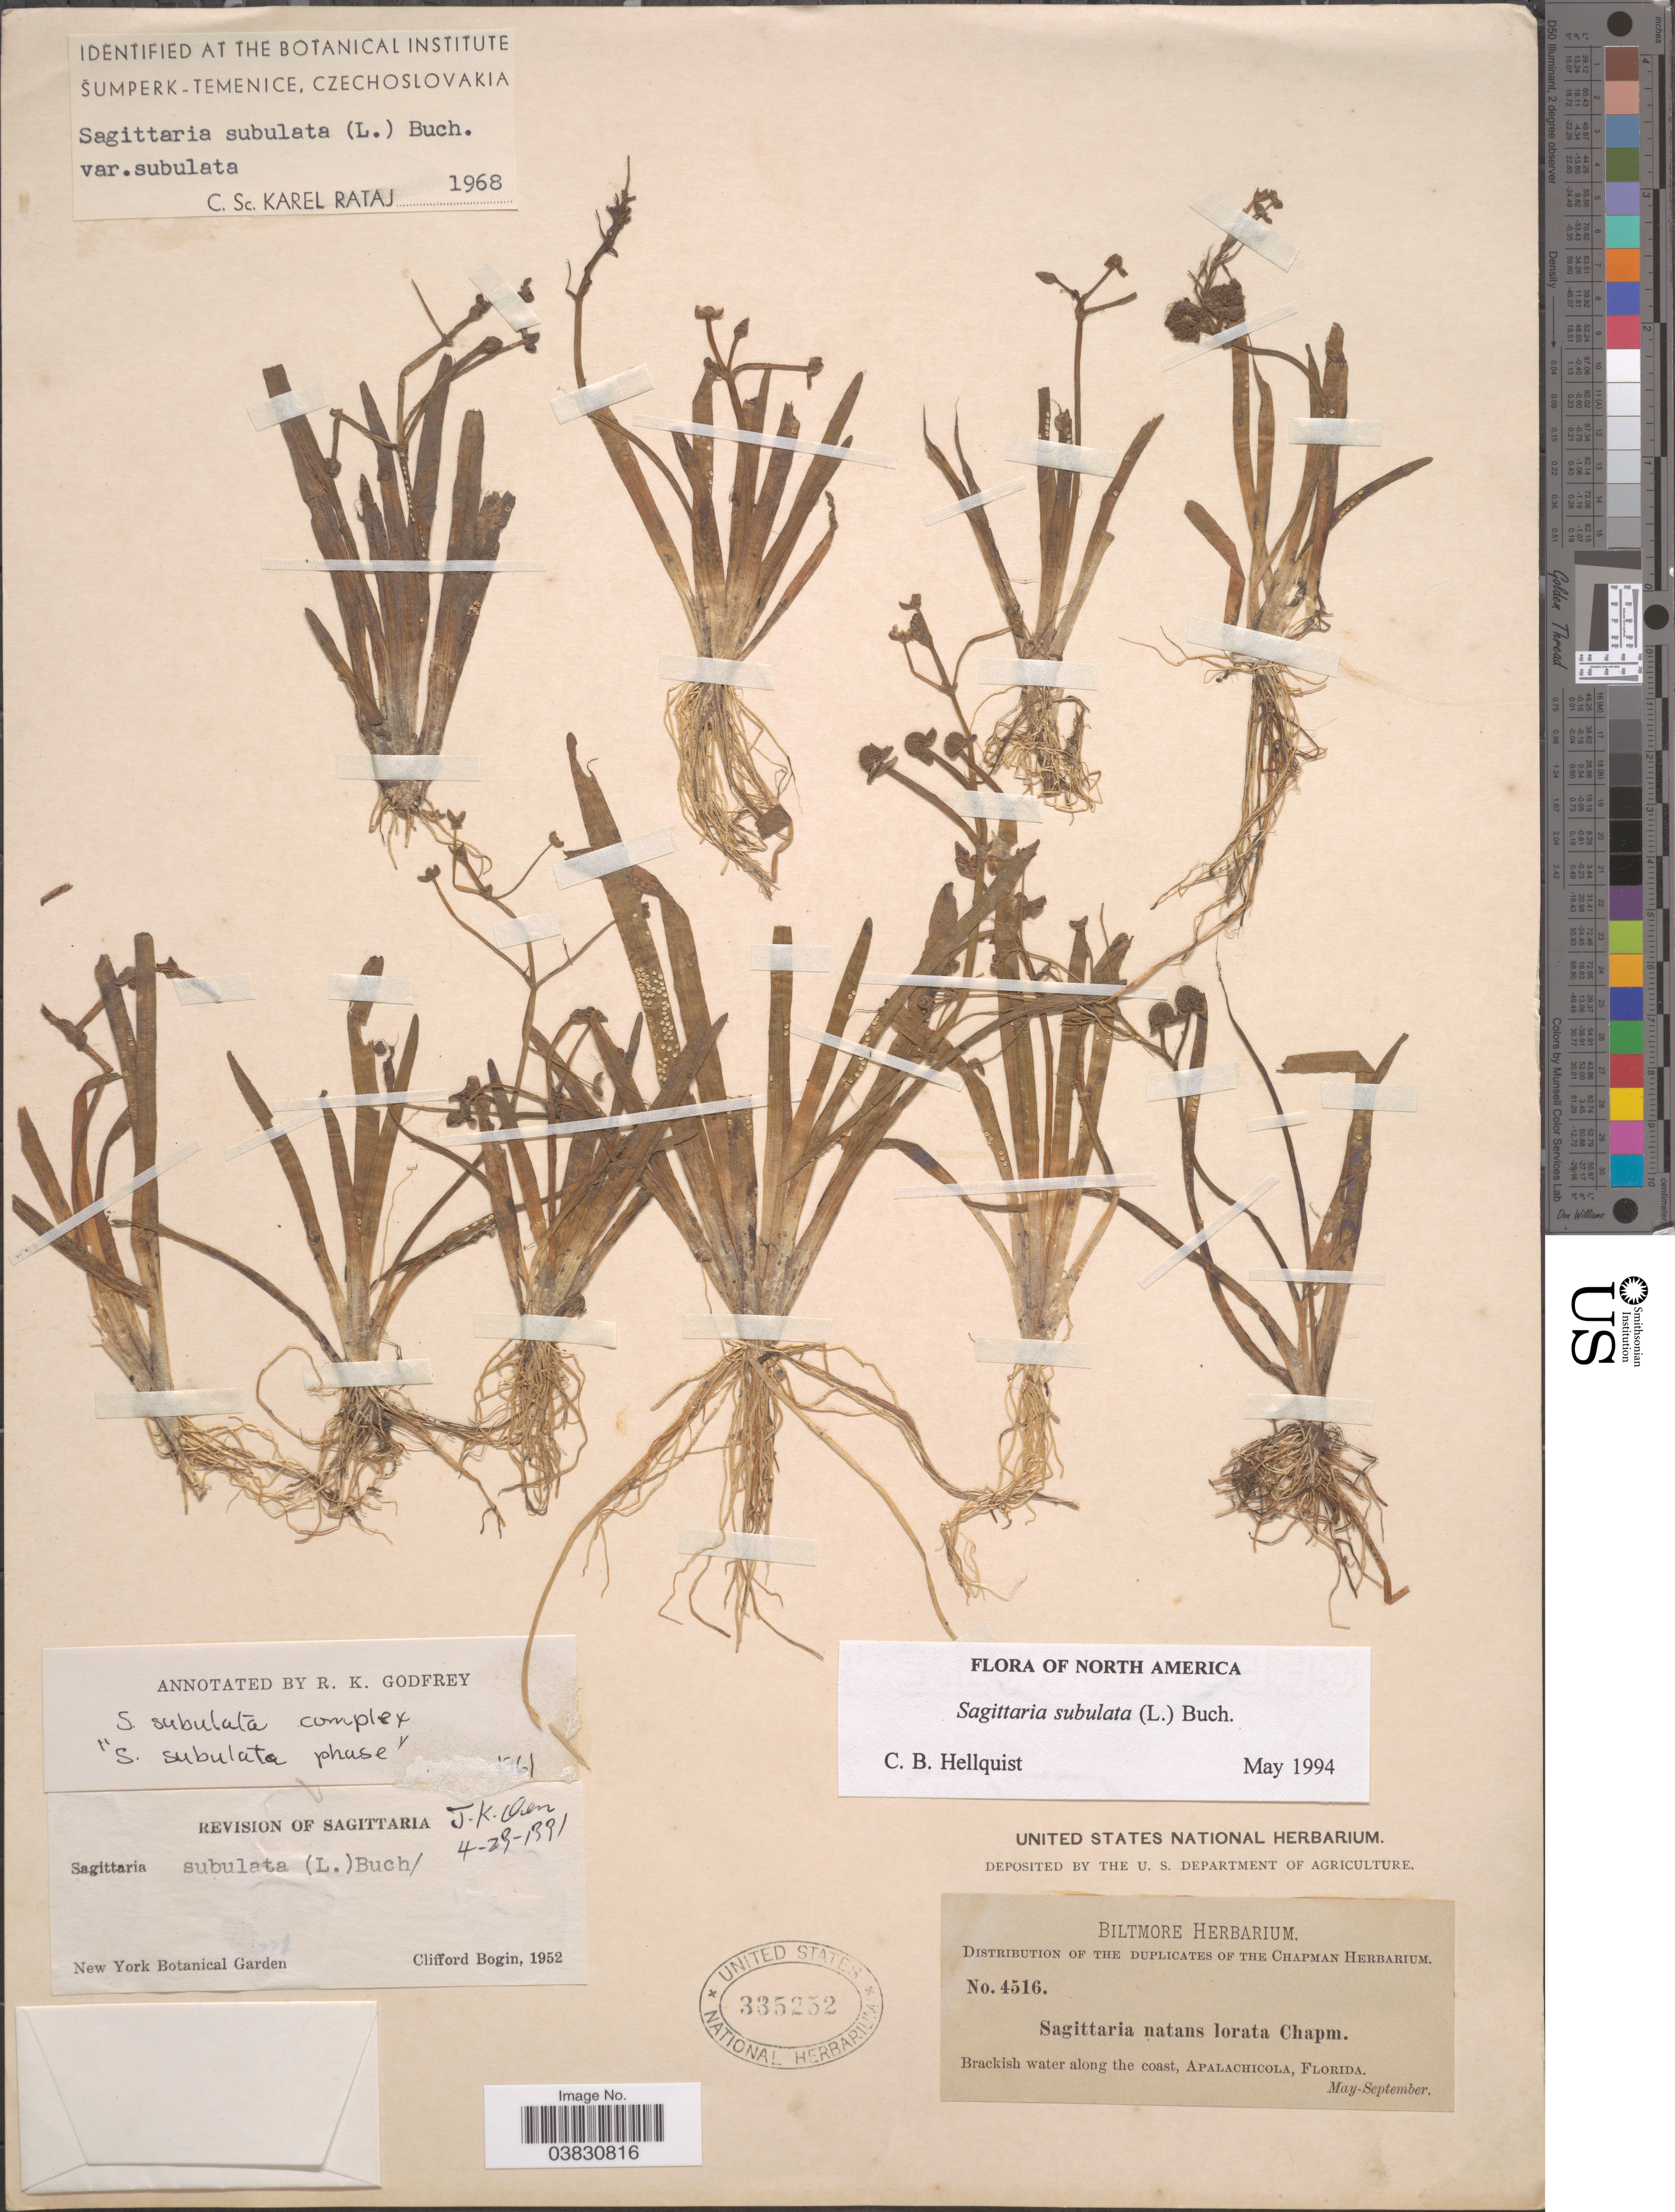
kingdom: Plantae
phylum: Tracheophyta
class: Liliopsida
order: Alismatales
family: Alismataceae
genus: Sagittaria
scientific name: Sagittaria subulata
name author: (L.) Buchenau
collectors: ex herb. Biltmore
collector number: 4516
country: United States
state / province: Florida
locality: Brackish water along the coast, Apalachicola.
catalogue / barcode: US 335252